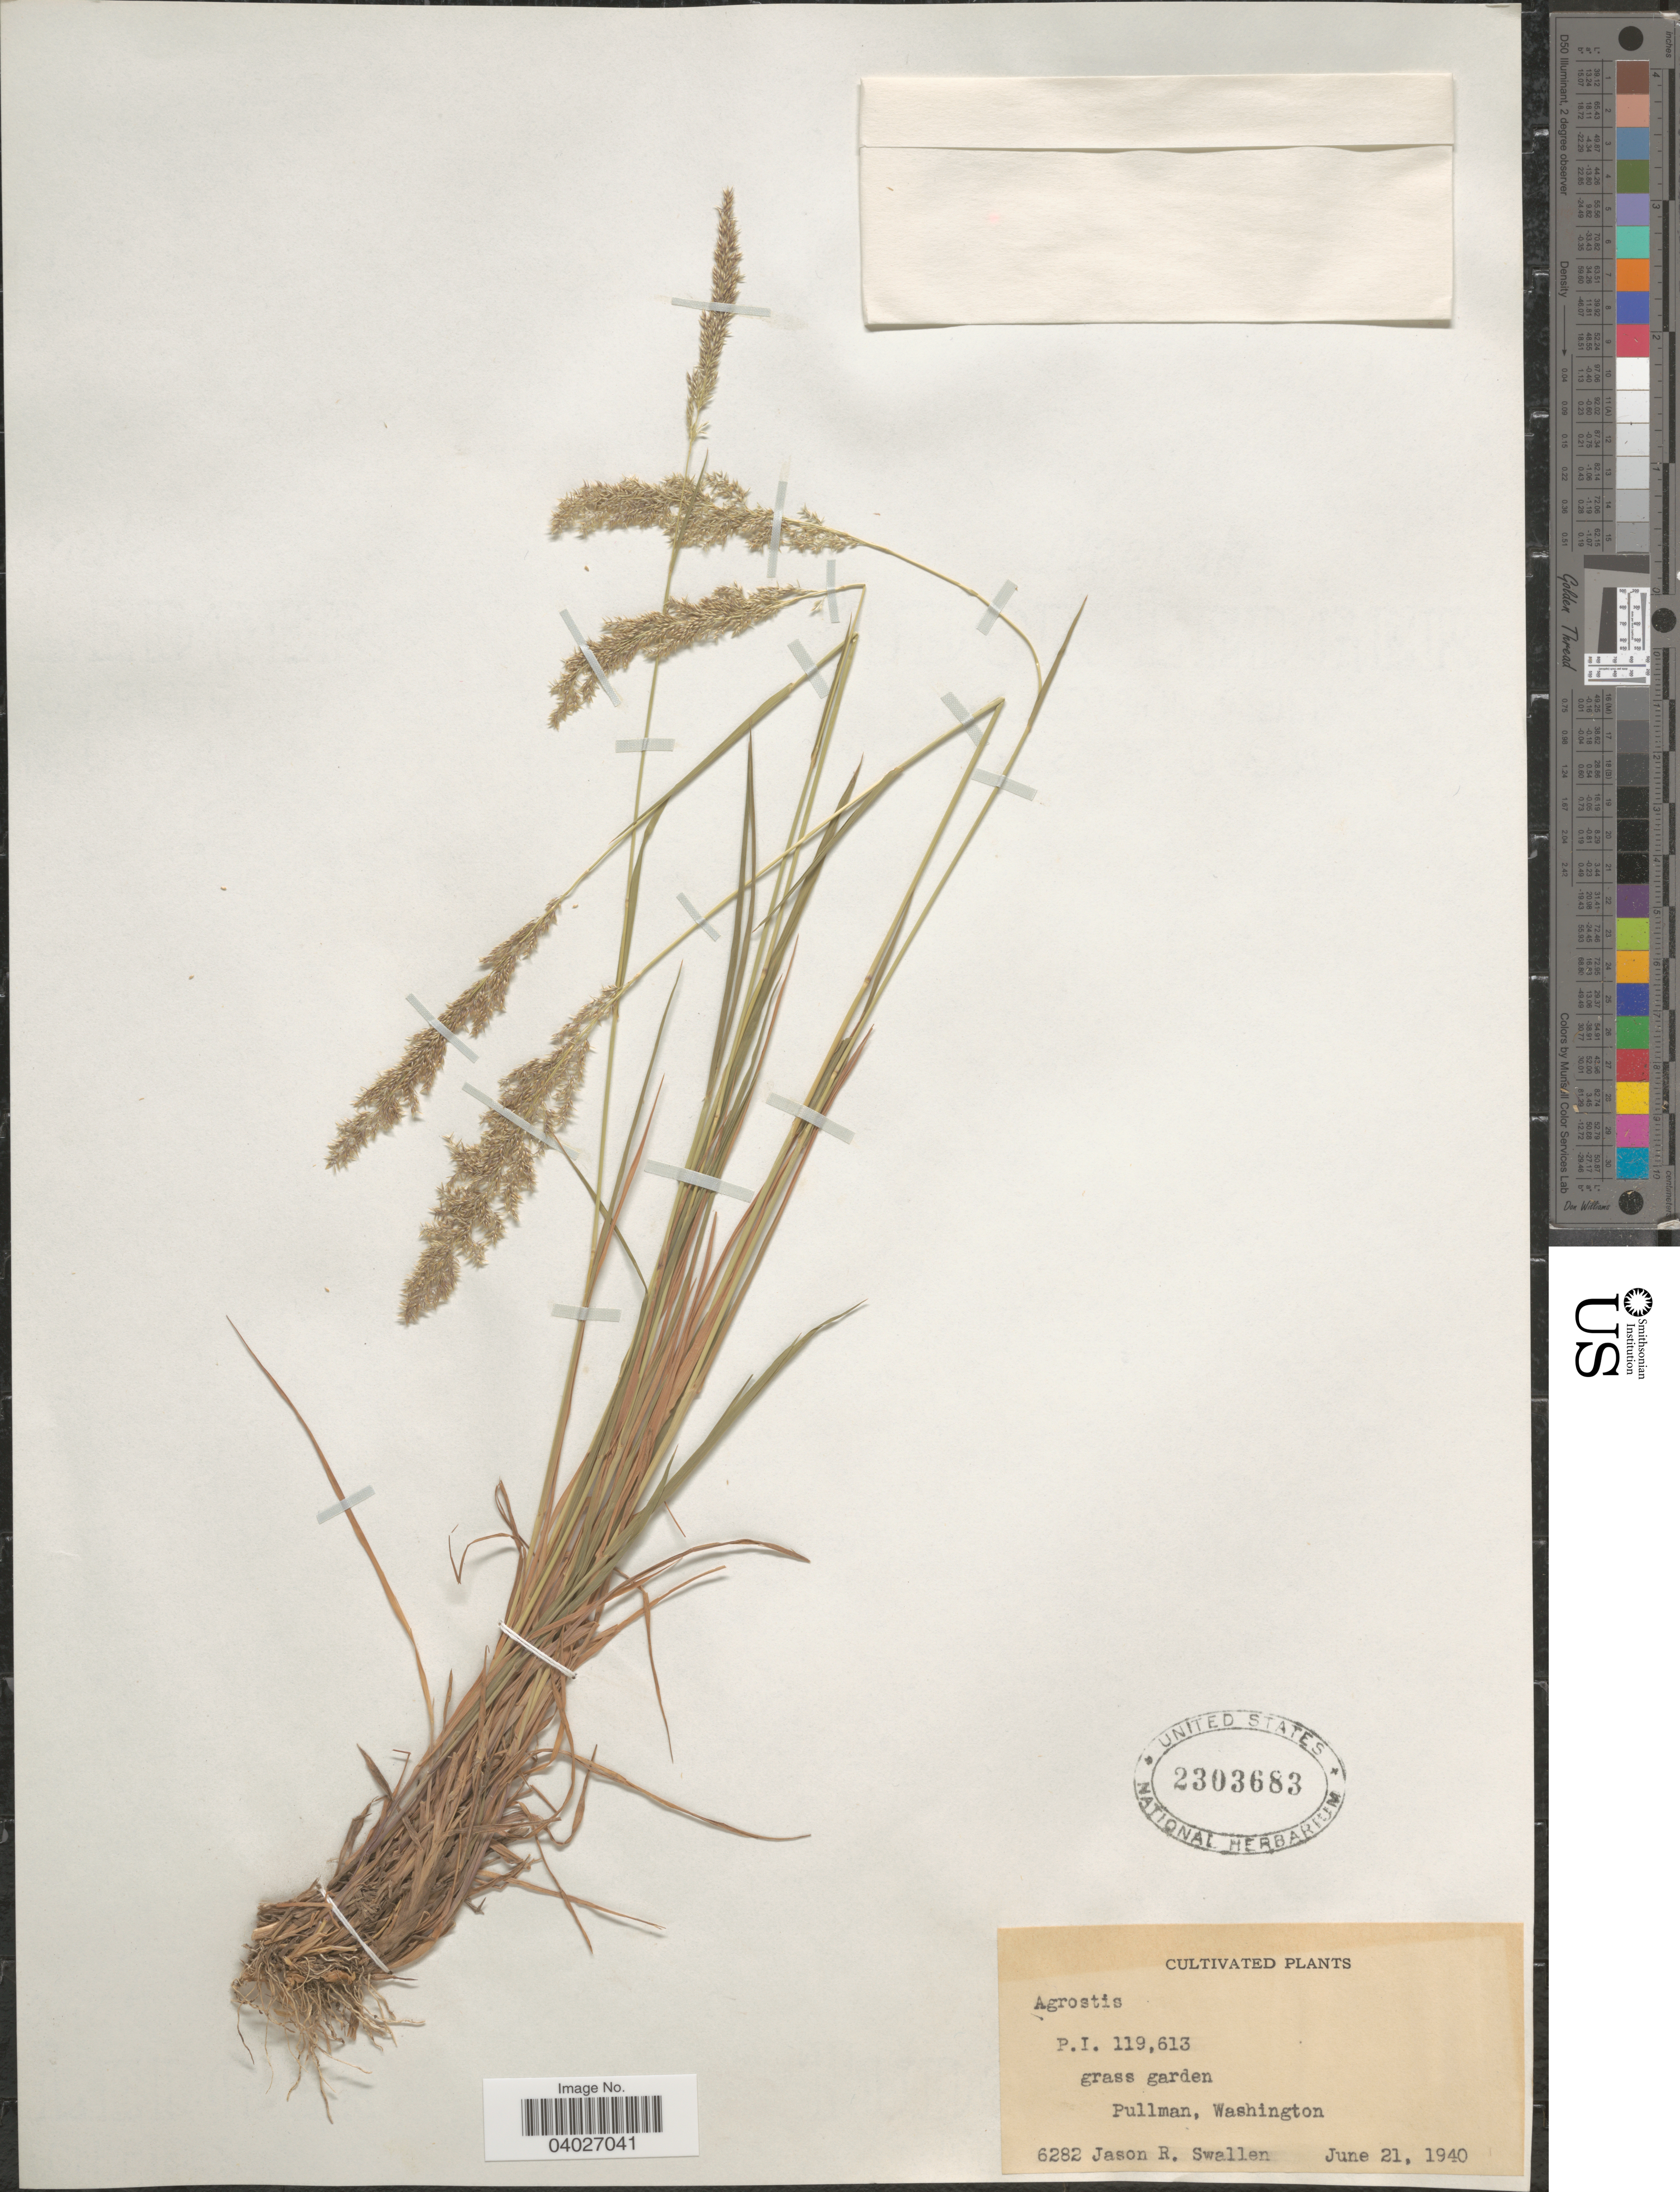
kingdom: Plantae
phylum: Tracheophyta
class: Liliopsida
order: Poales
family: Poaceae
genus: Agrostis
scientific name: Agrostis sp.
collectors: J. R. Swallen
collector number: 6282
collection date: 1940-06-21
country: United States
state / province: Washington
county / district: Whitman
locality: Grass garden. Pullman.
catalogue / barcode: US 2303683